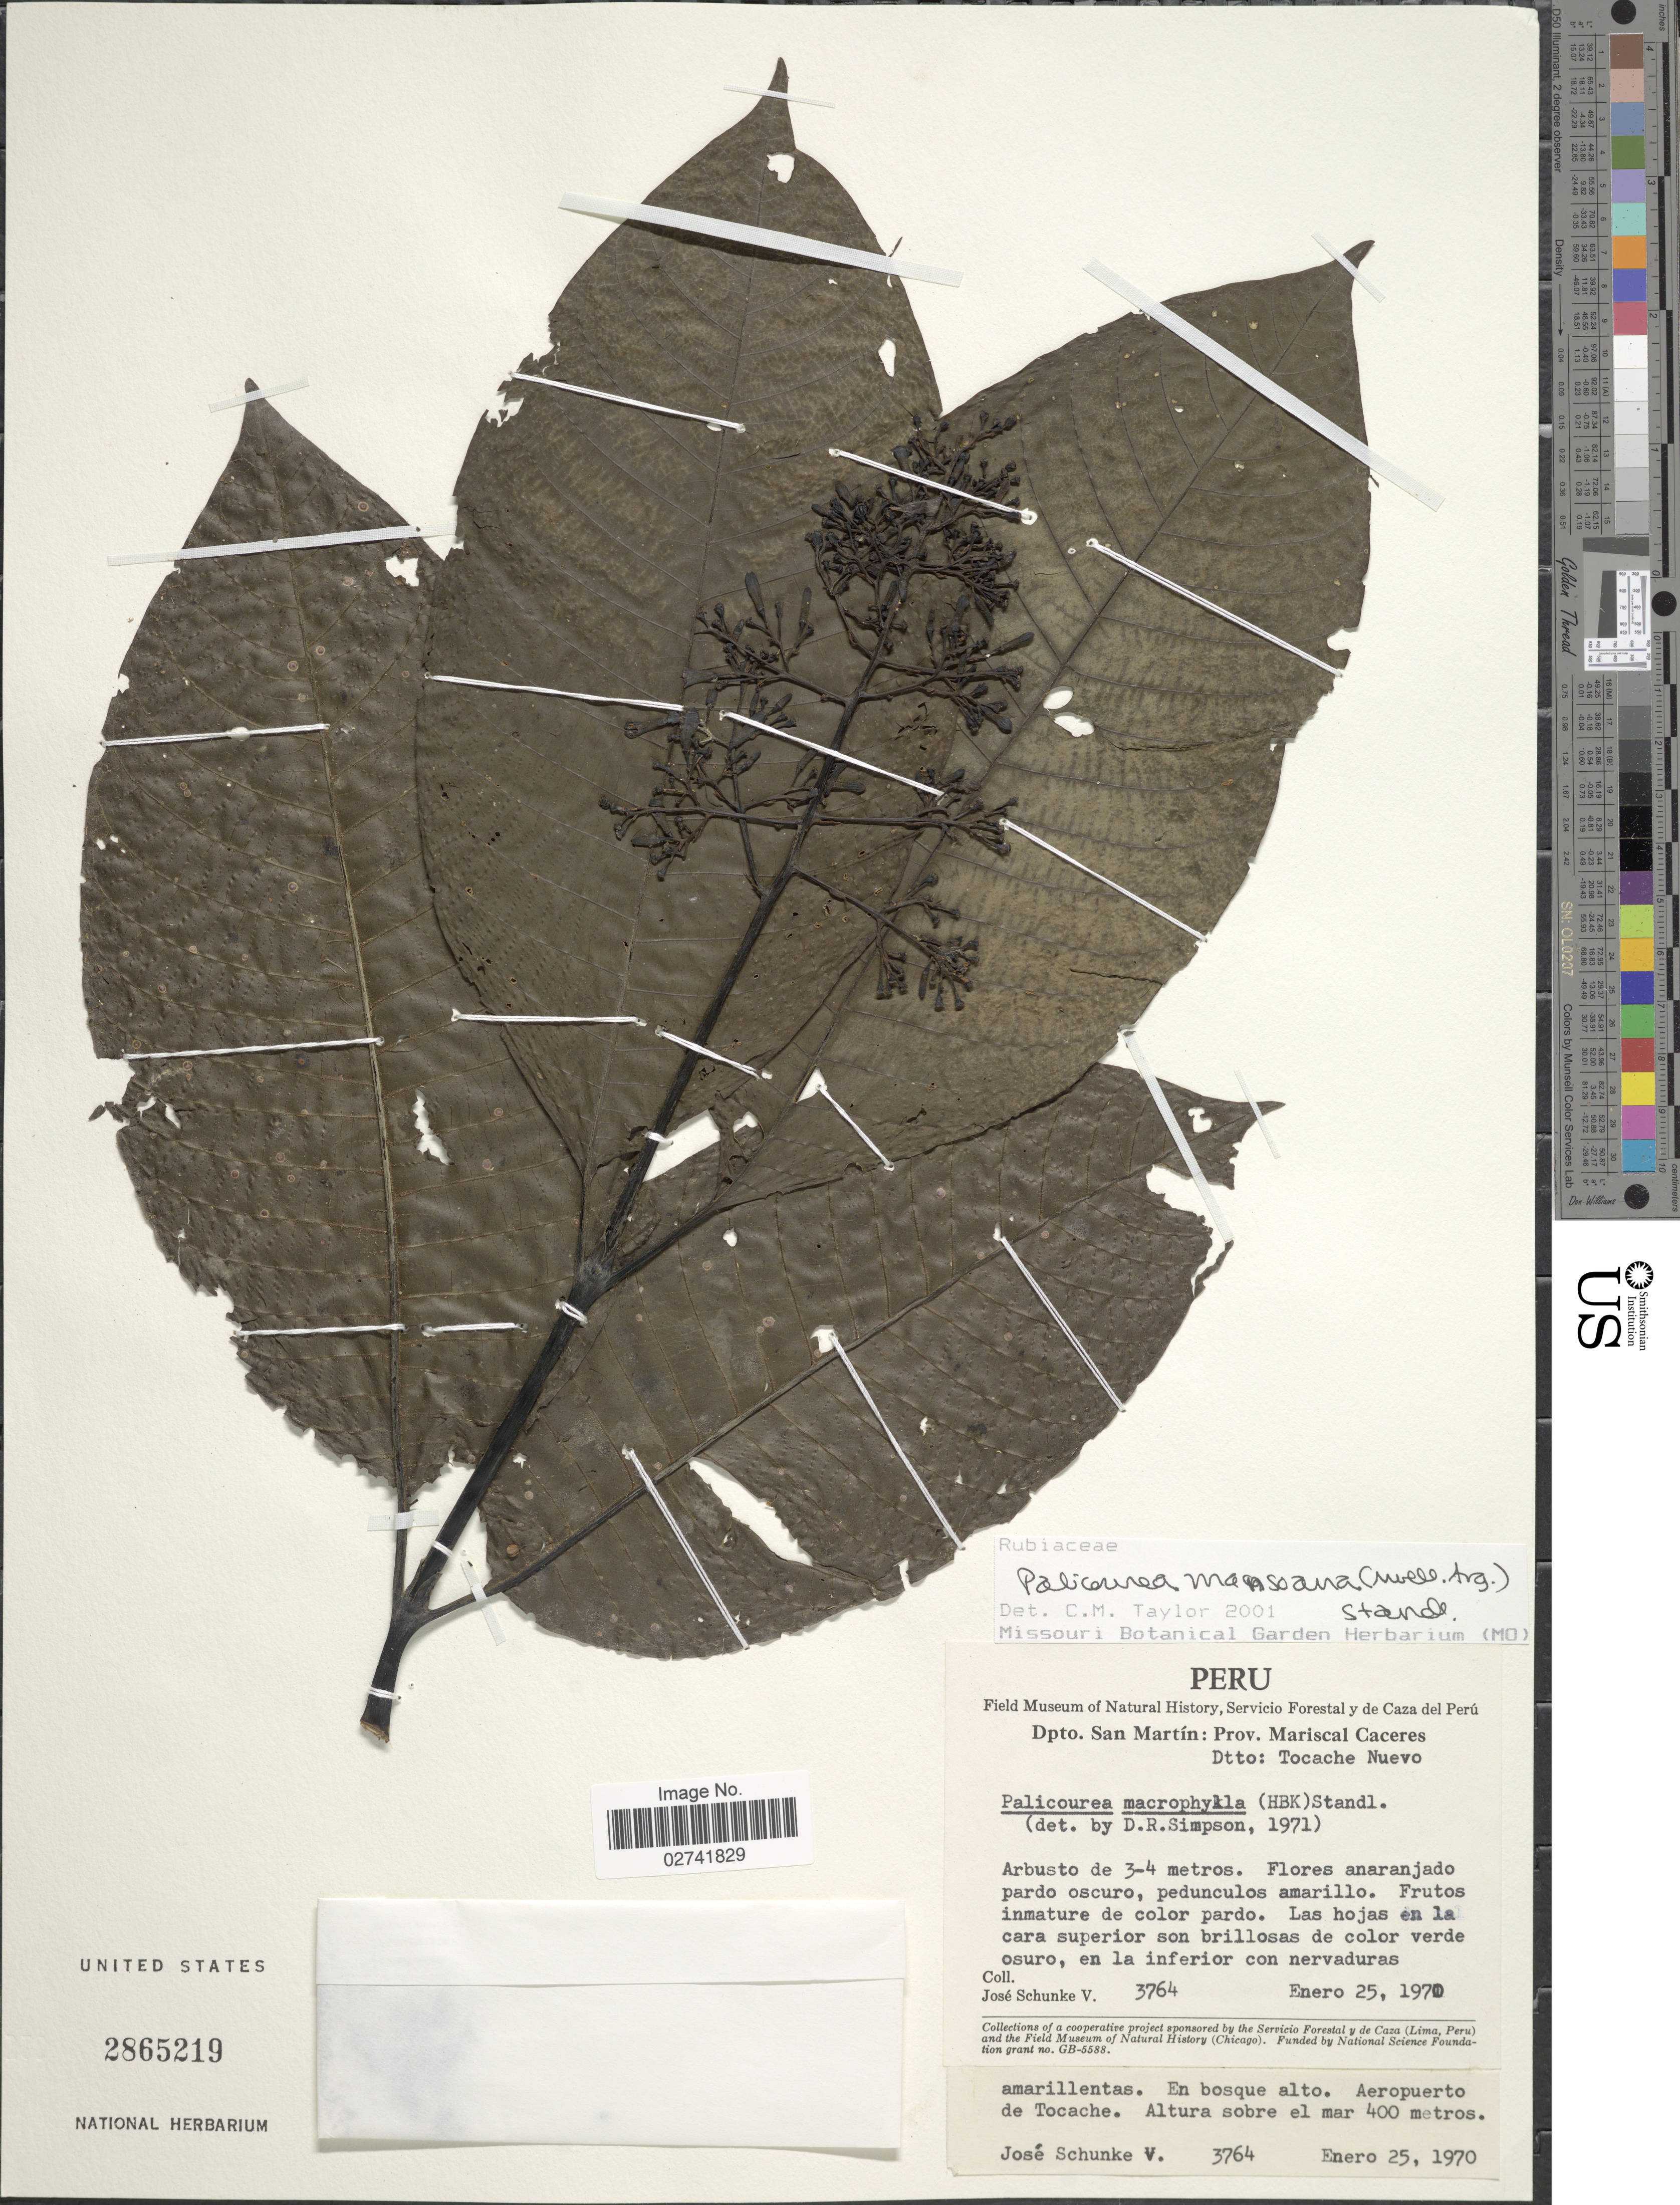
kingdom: Plantae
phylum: Tracheophyta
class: Magnoliopsida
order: Gentianales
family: Rubiaceae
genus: Palicourea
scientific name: Palicourea mansoana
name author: (Müll. Arg.) Standl.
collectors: J. Schunke Vigo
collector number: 3764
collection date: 1970-01-25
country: Peru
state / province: San Martín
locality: Dpto. San Martin: Prov. Mariscal Caceres. Dtto: Tocache Nuevo. Aeropuerto de Tocache.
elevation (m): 400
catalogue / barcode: US 2865219